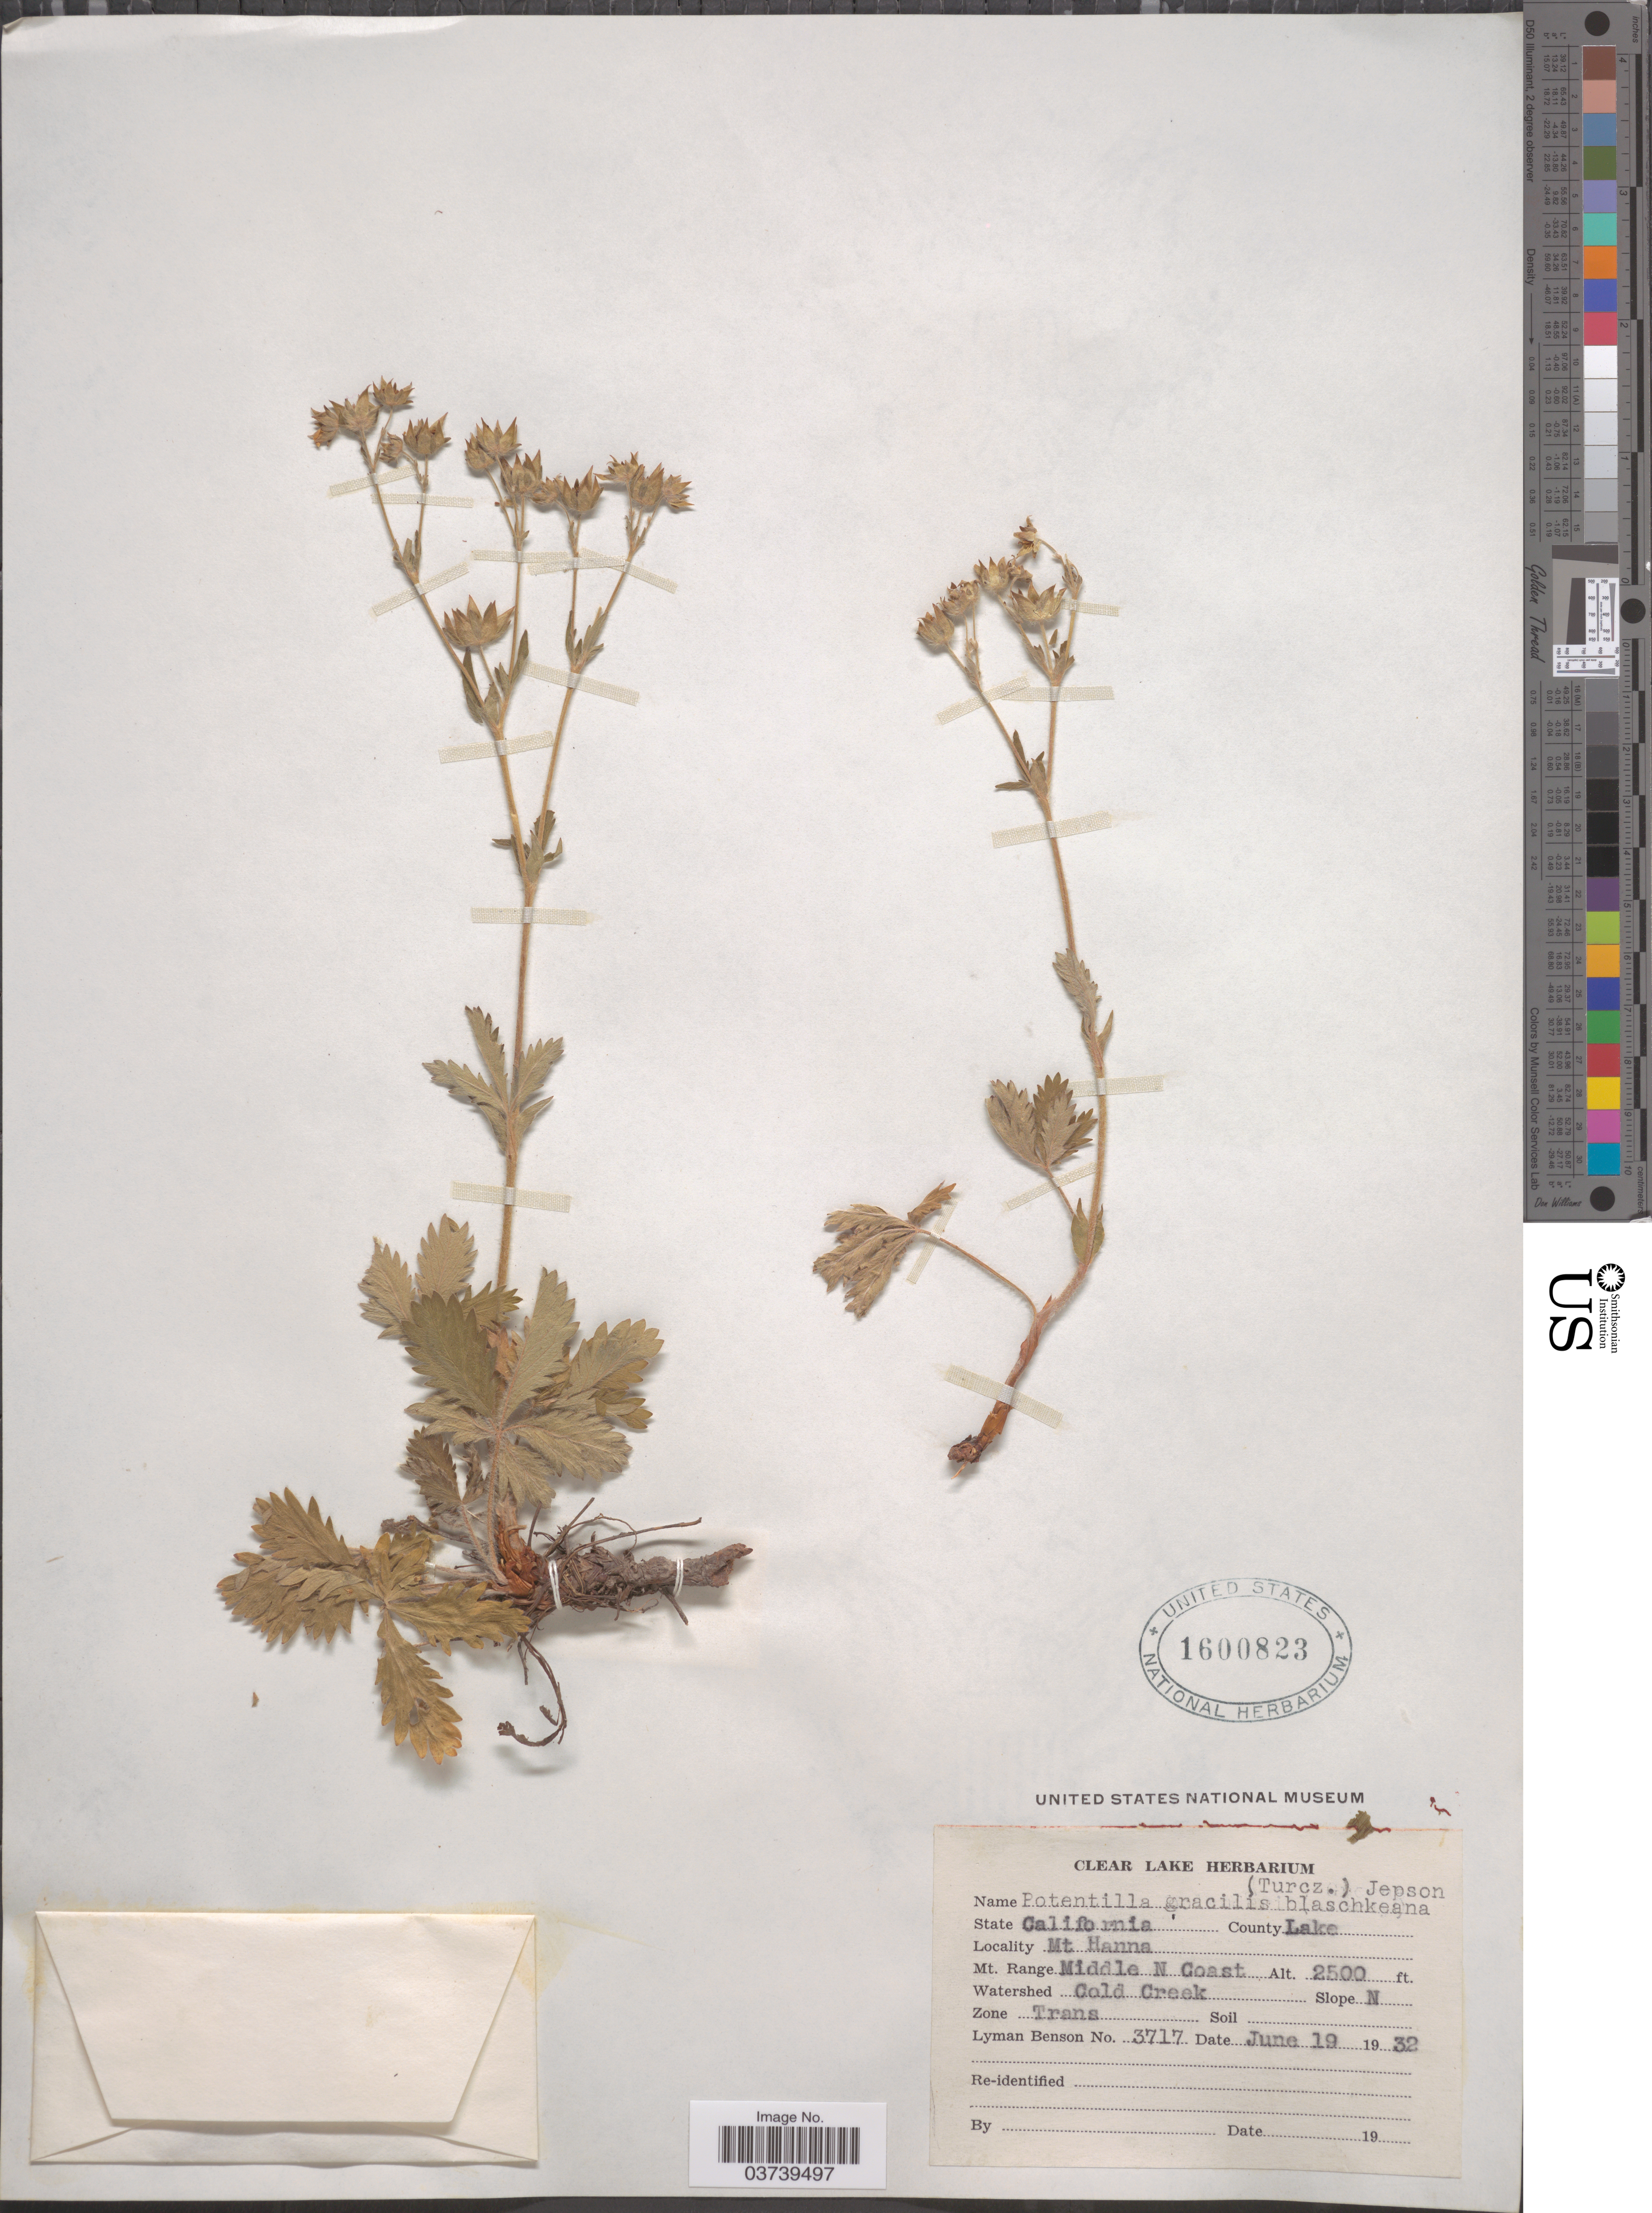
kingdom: Plantae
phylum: Tracheophyta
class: Magnoliopsida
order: Rosales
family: Rosaceae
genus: Potentilla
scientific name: Potentilla gracilis var. fastigiata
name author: (Nutt.) S. Watson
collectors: L. D. Benson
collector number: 3717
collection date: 1932-06-19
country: United States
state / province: California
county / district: Lake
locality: County Lake. Mt. Hanna. Mt. Range Middle N Coast. Watershed Cold Creek. Slope N. Zone Trans.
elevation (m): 762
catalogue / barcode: US 1600823